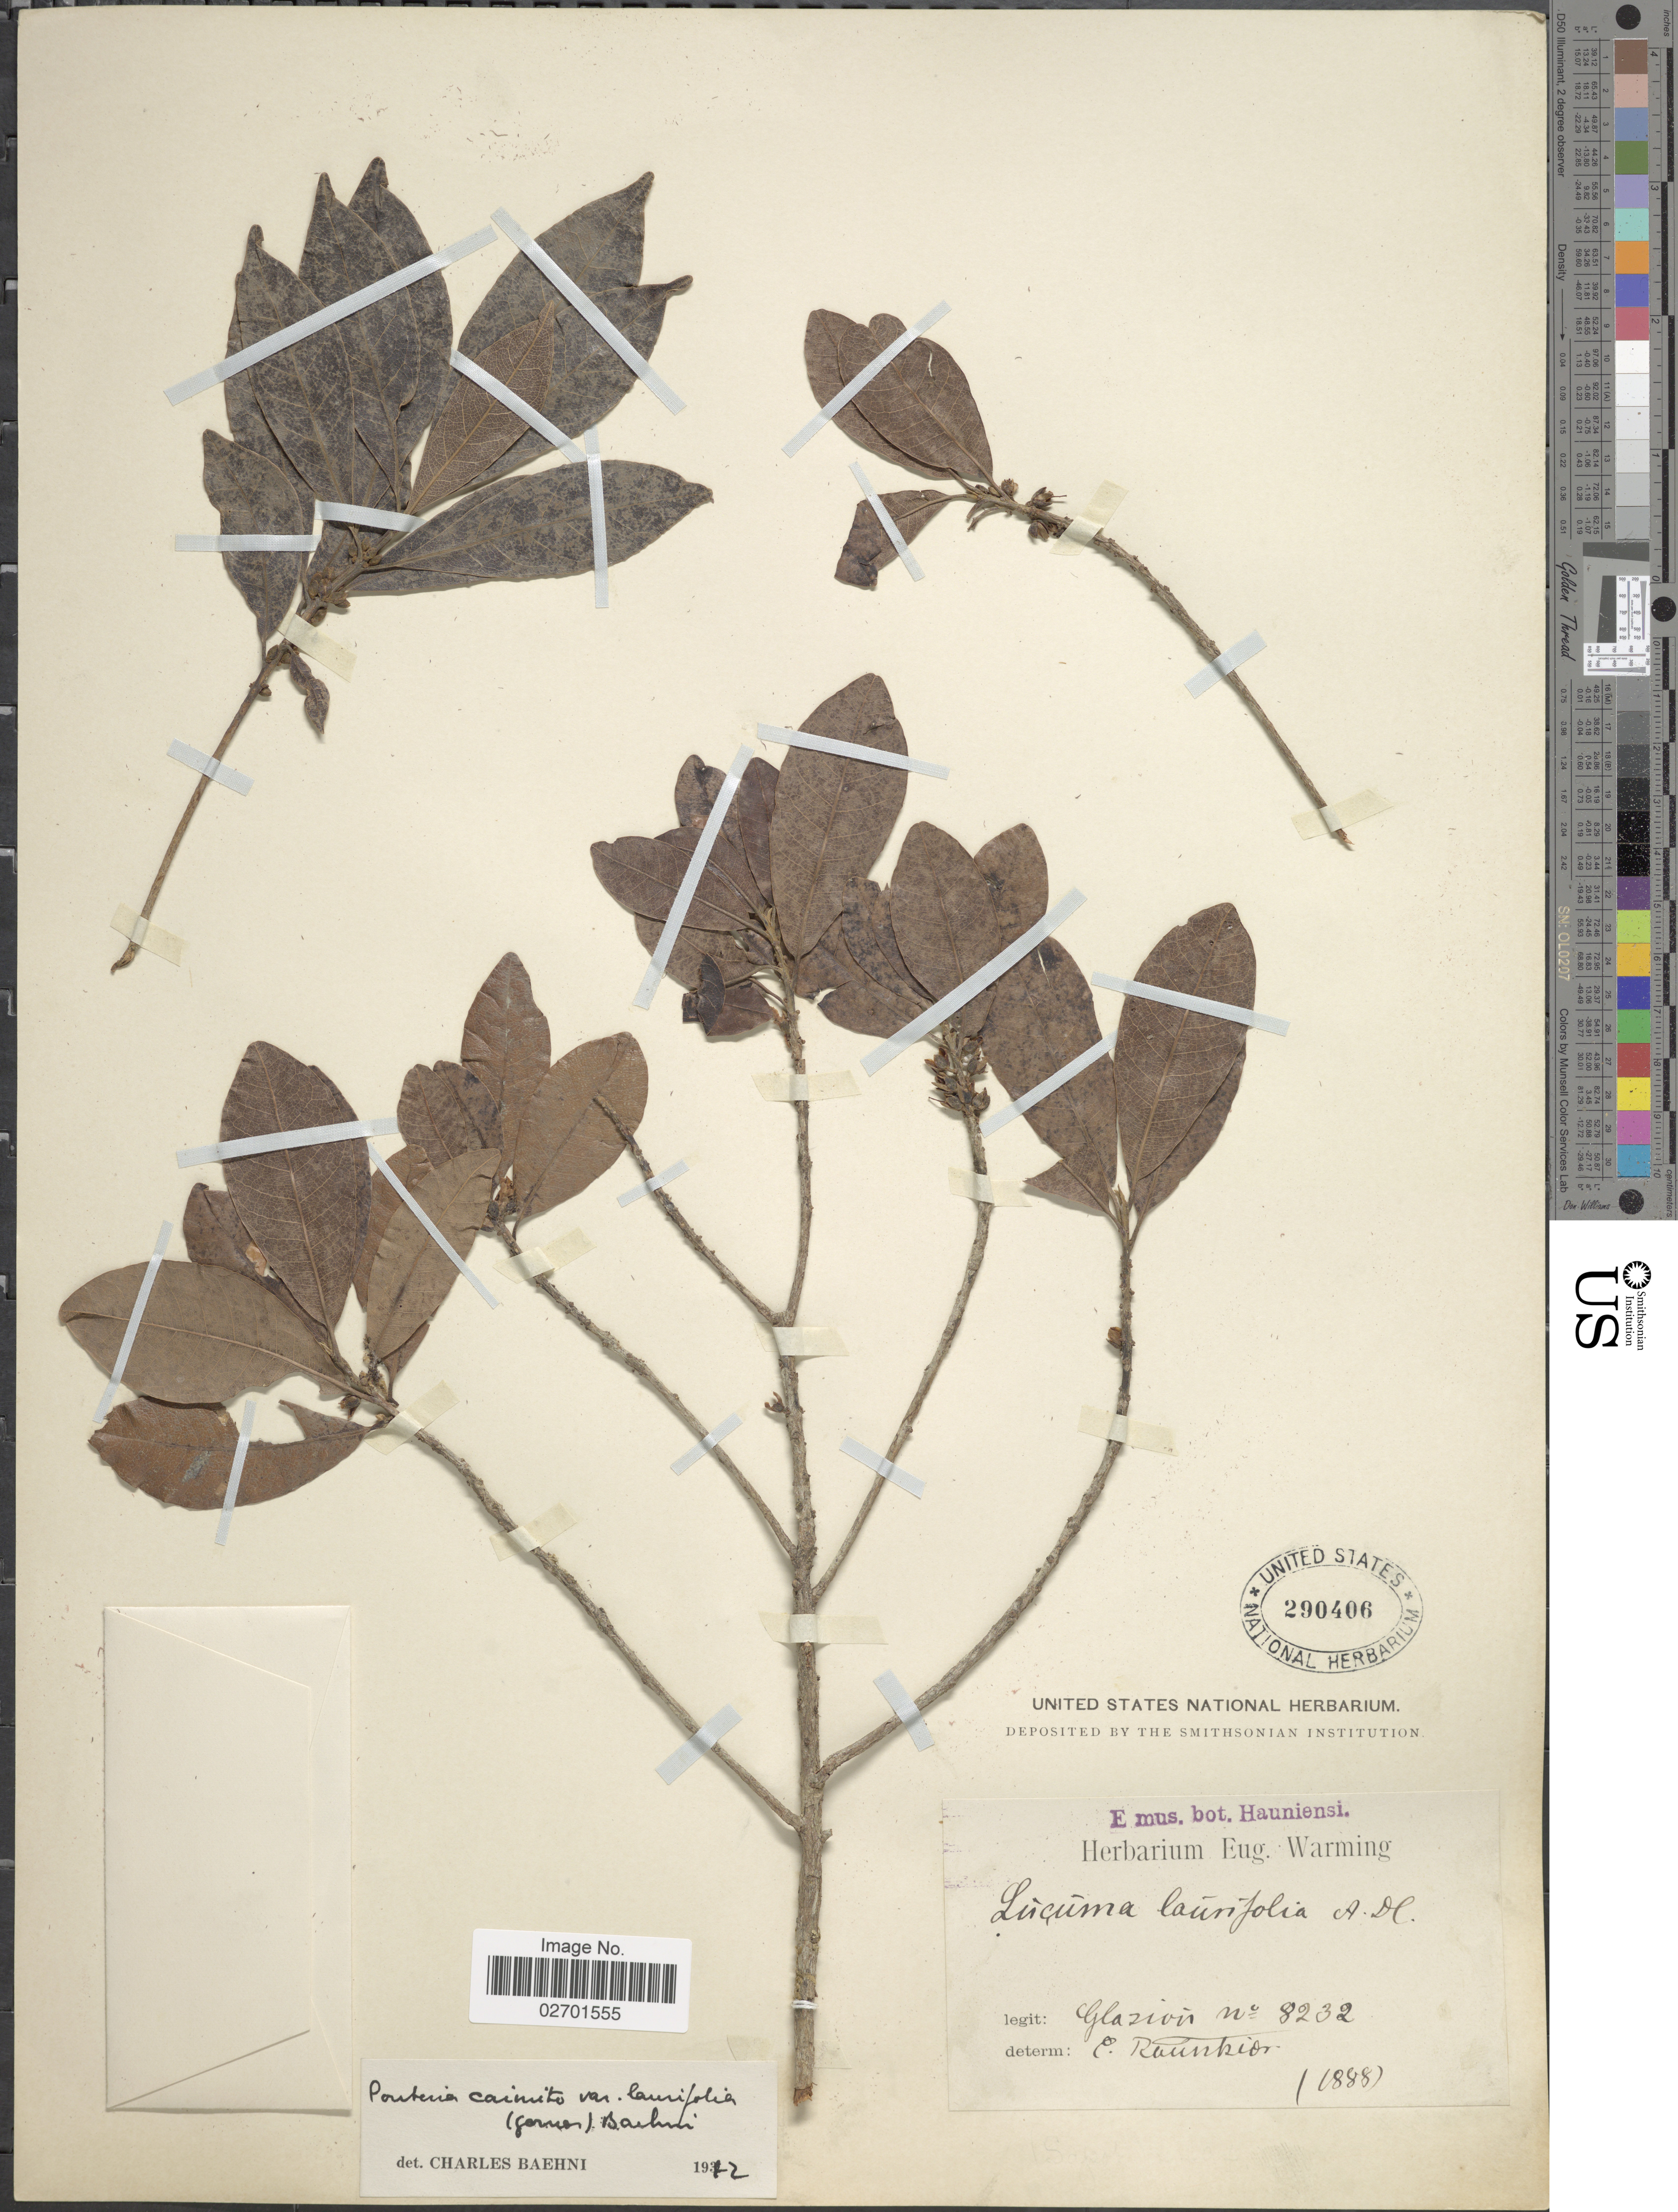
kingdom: Plantae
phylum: Tracheophyta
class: Magnoliopsida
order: Ericales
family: Sapotaceae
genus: Pouteria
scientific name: Pouteria caimito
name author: (Ruiz & Pav.) Radlk.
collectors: Glaziou, --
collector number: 8232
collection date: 1888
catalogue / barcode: US 290406